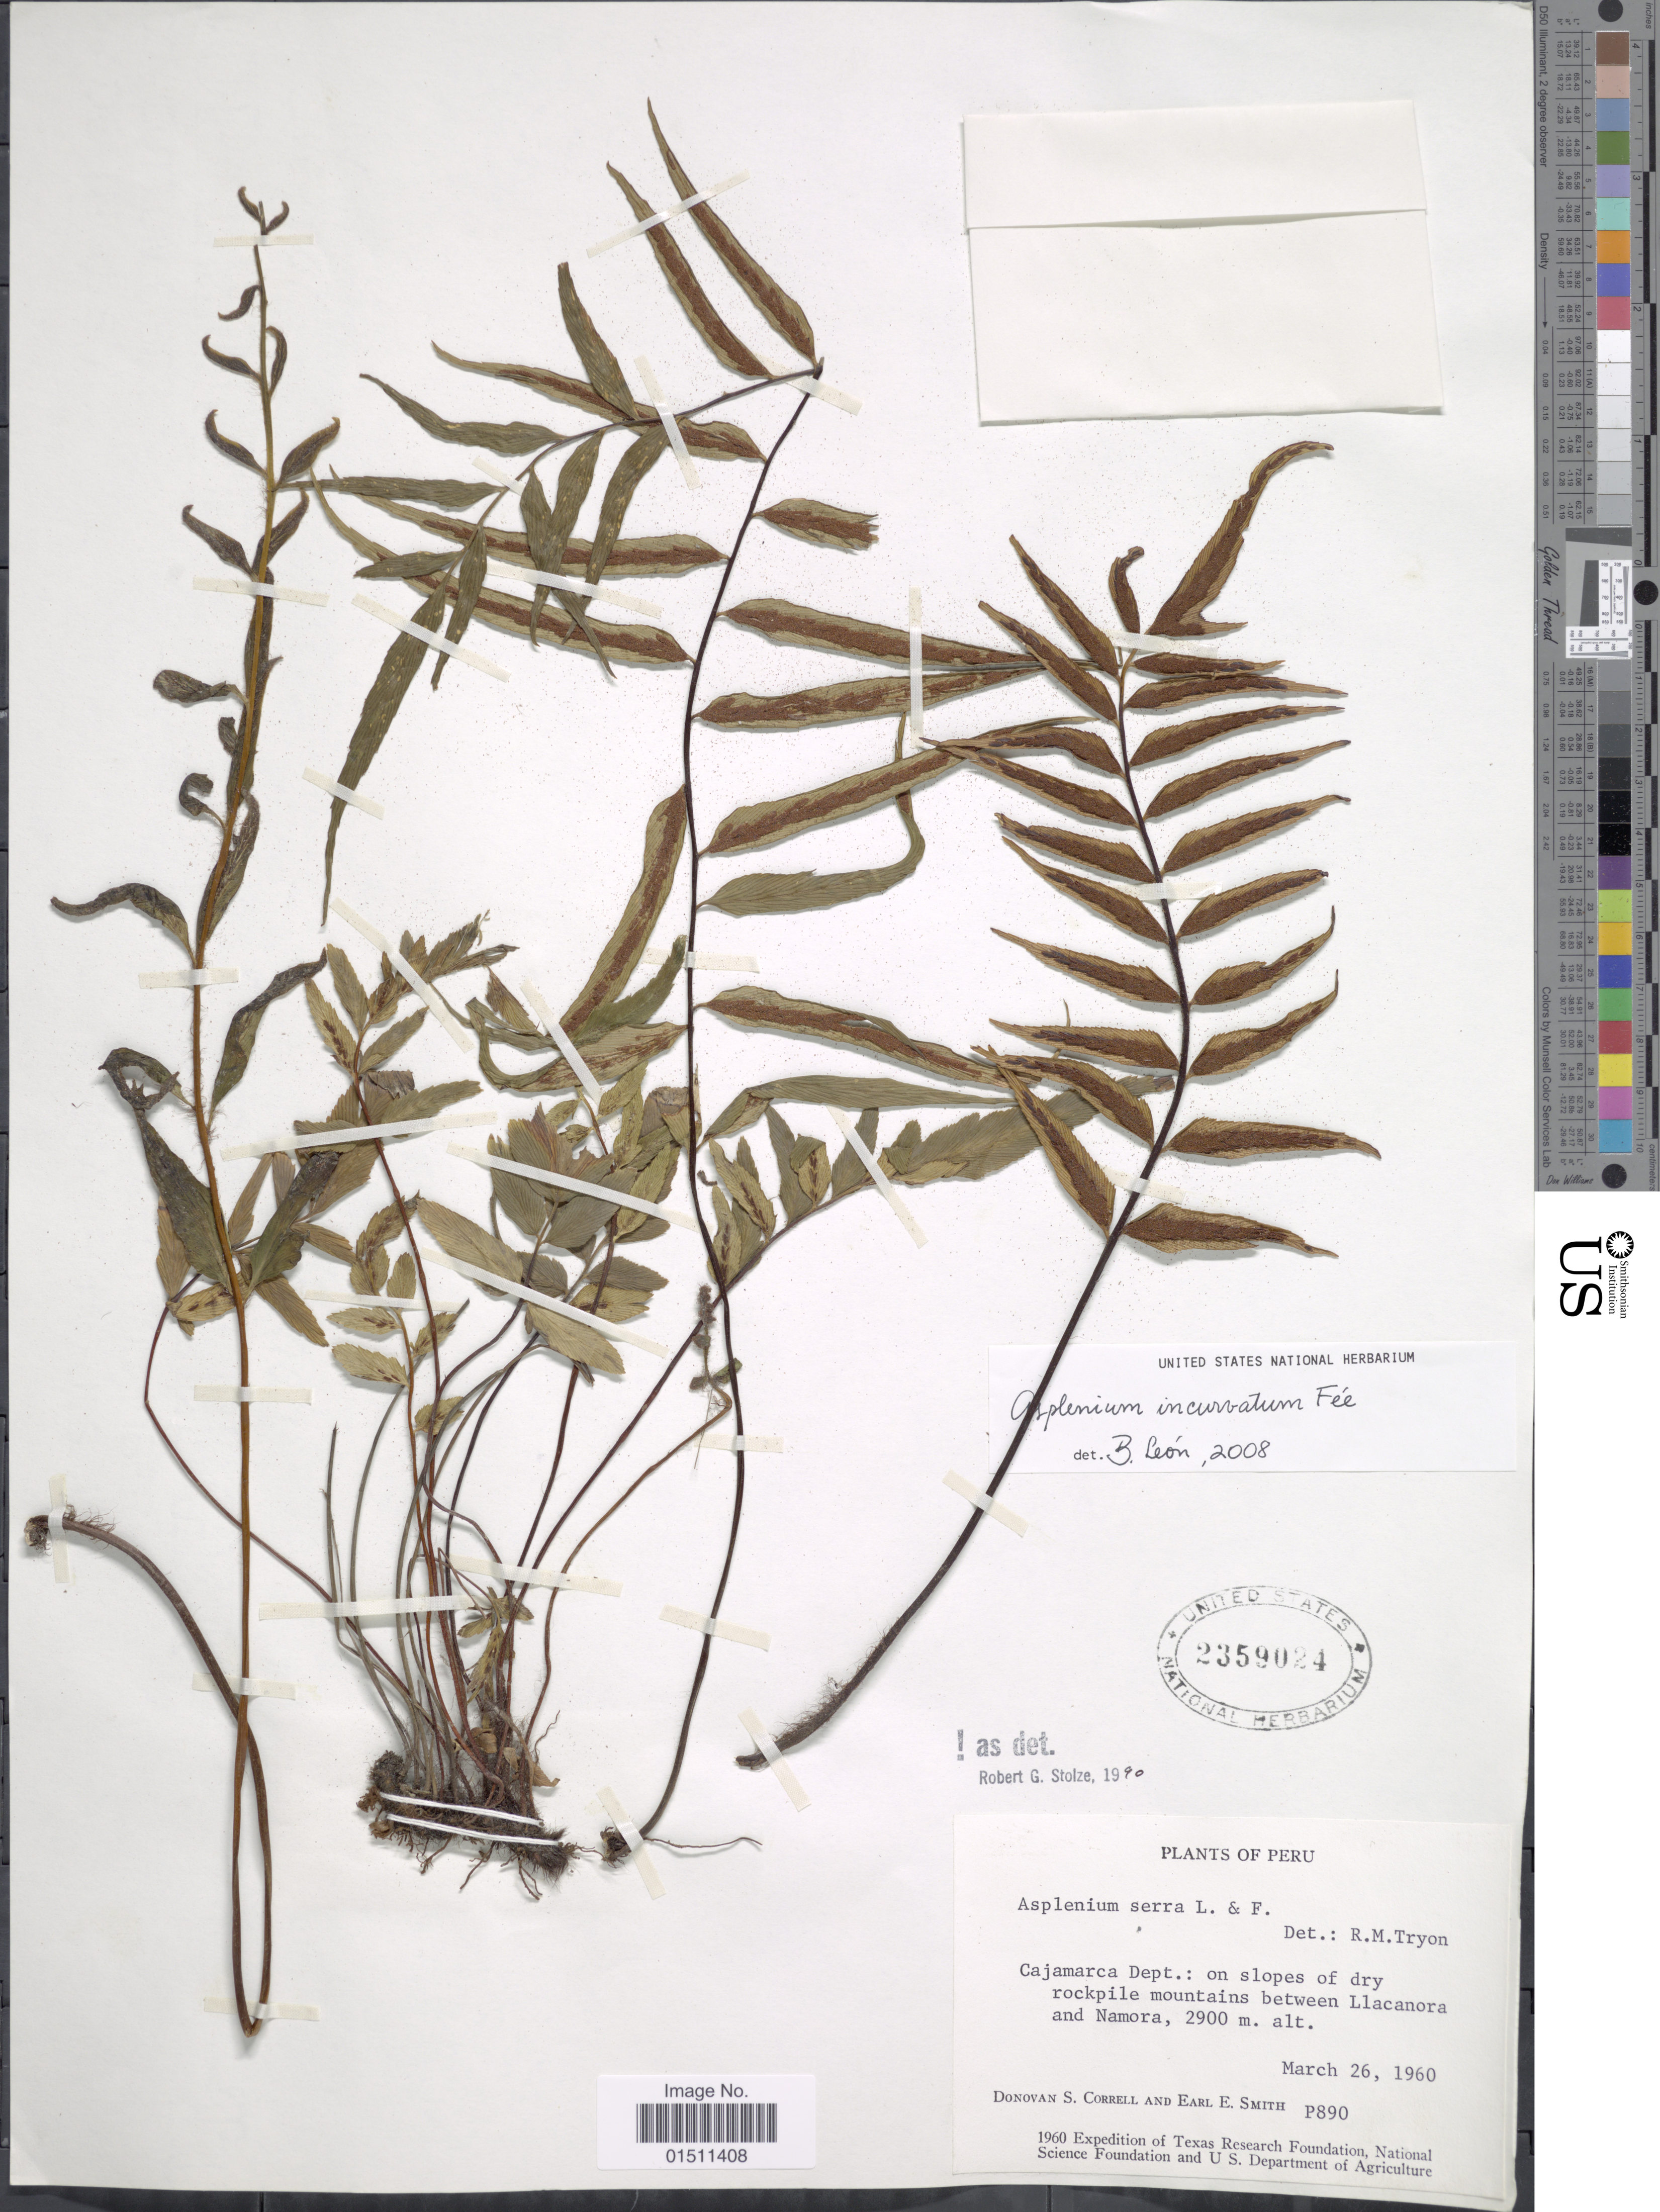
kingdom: Plantae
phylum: Tracheophyta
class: Polypodiopsida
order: Polypodiales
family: Aspleniaceae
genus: Asplenium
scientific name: Asplenium incurvatum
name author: Fée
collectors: D. S. Correll & E. E. Smith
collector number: P890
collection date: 1960-03-26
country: Peru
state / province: Cajamarca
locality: Peru, Cajamarca Dept.: on slopes of dry rockpile mountains between Llacanora and Namora.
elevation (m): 2900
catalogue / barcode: US 2359024